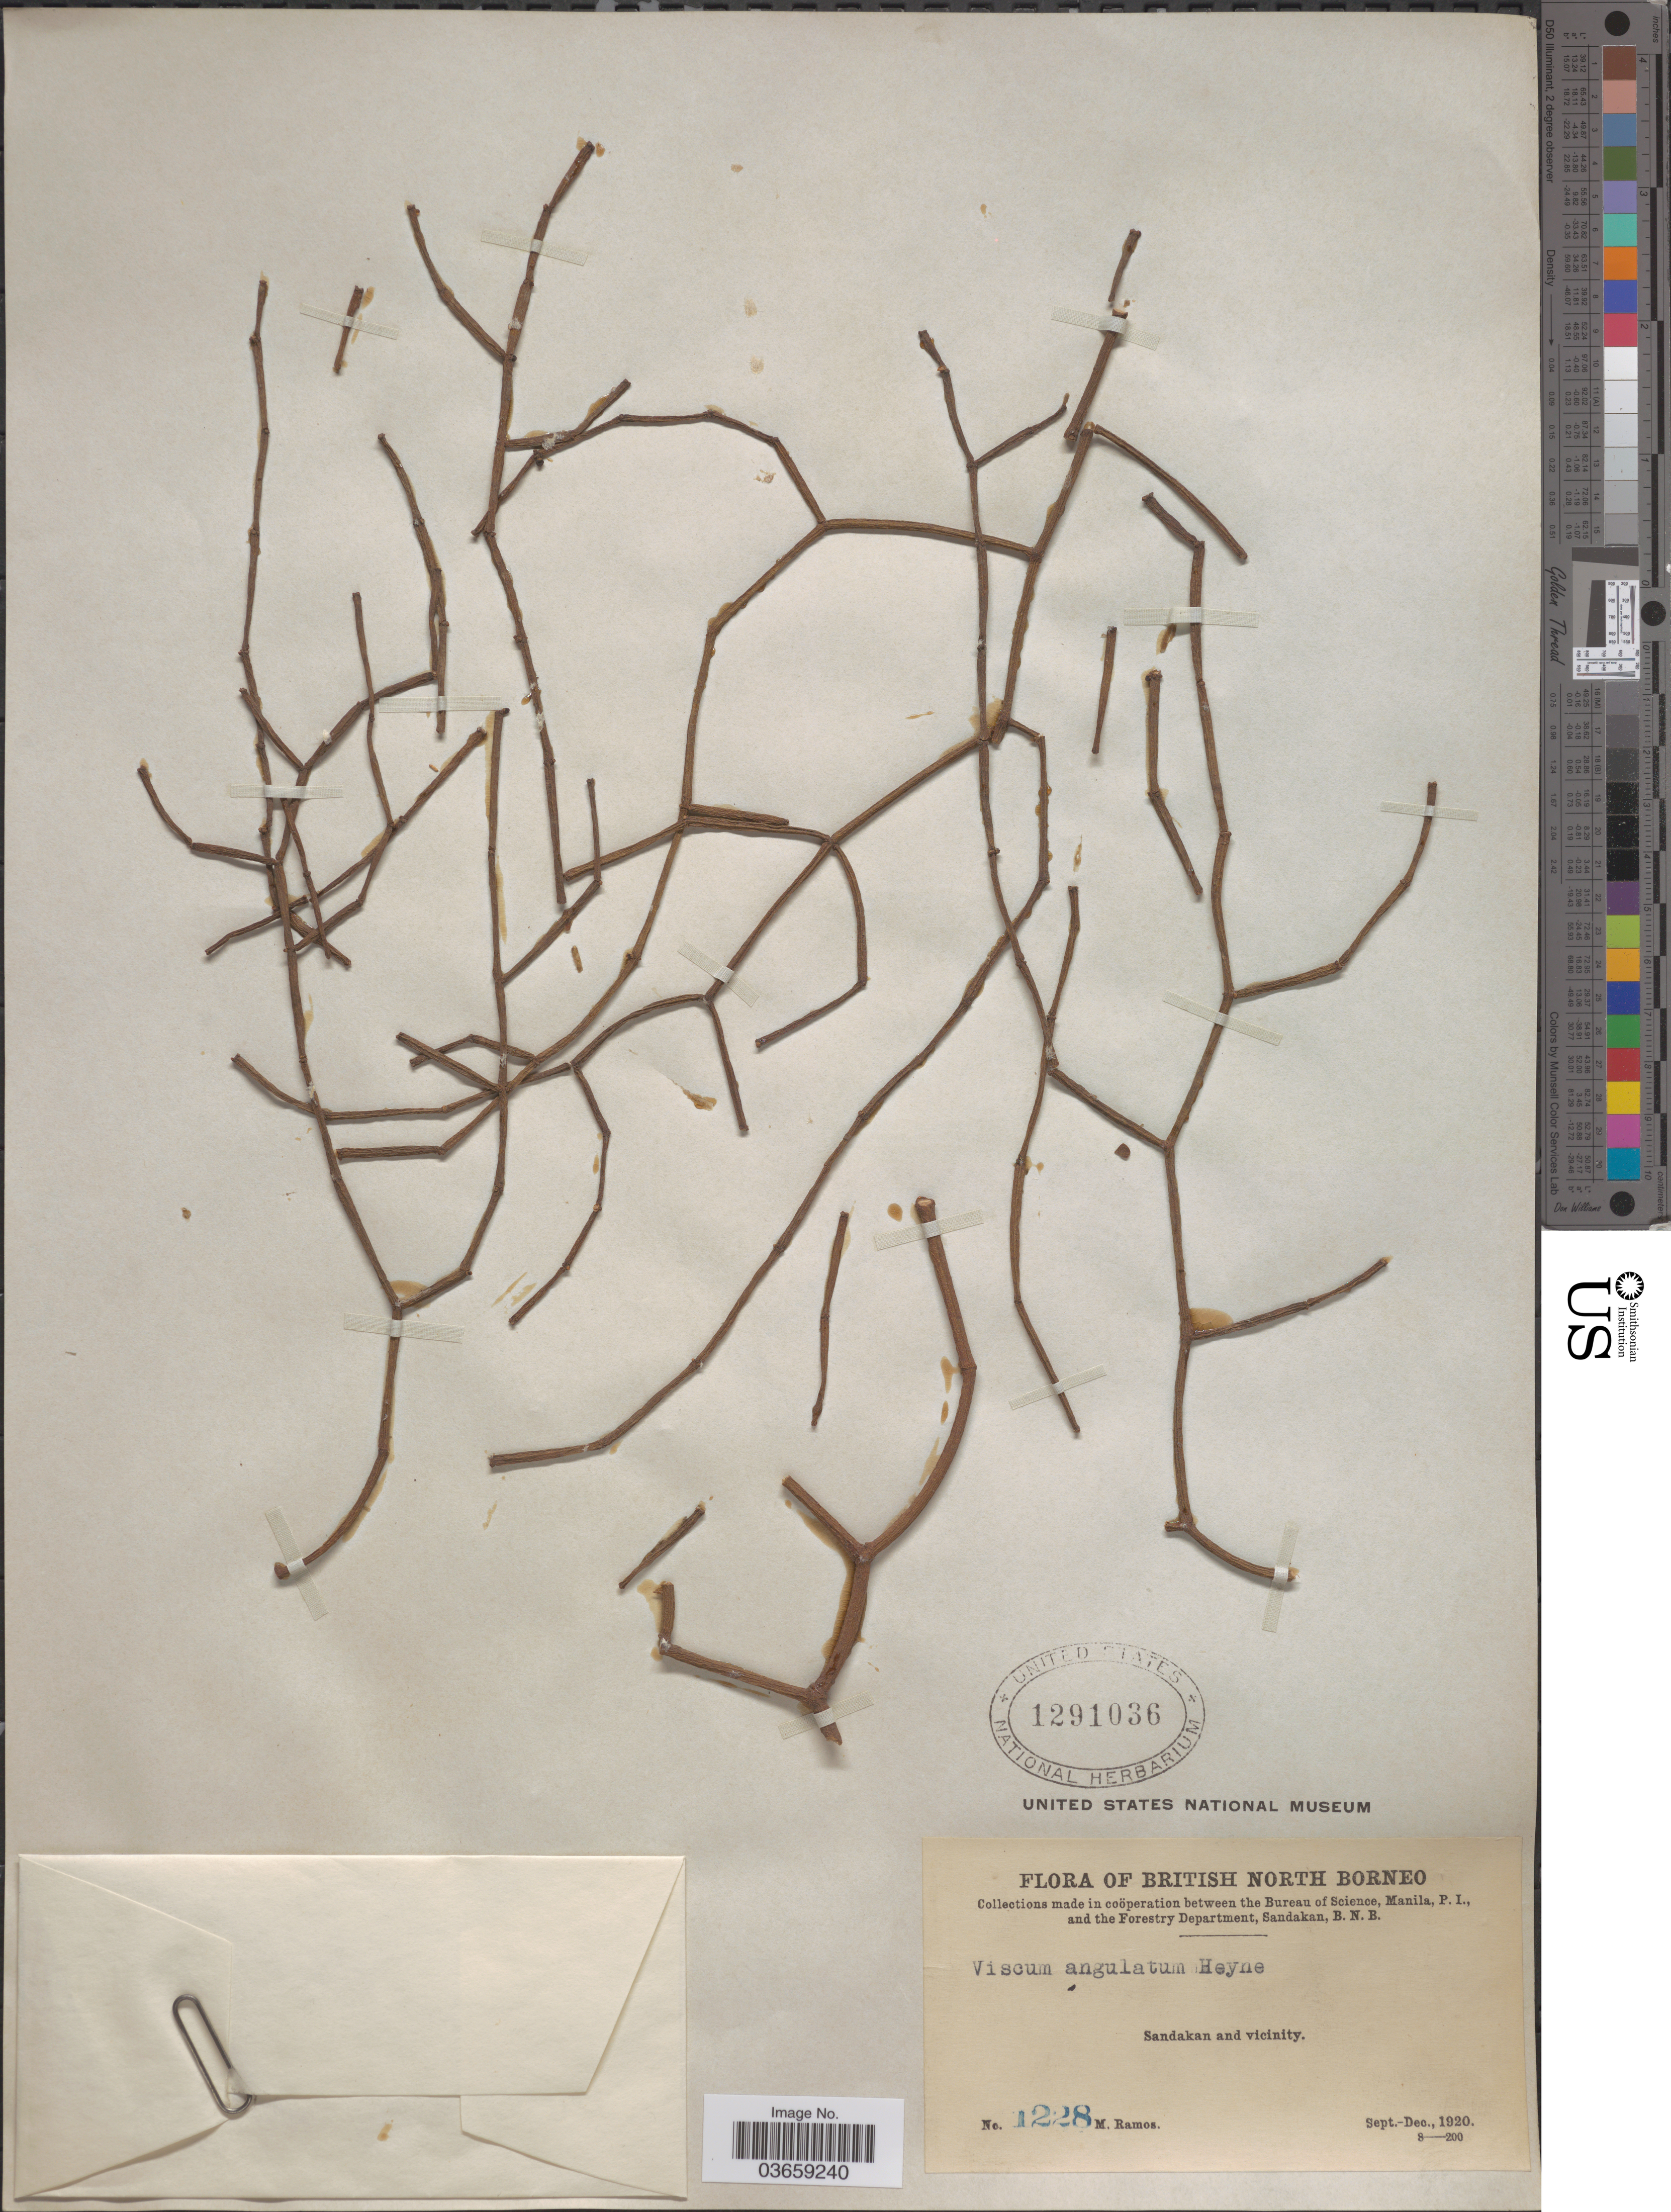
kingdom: Plantae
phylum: Tracheophyta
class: Magnoliopsida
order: Santalales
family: Viscaceae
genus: Viscum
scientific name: Viscum sp.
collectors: M. Ramos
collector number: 1228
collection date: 1920-09/1920-12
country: Malaysia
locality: British North Borneo. Sandakan and vicinity.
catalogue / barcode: US 1291036